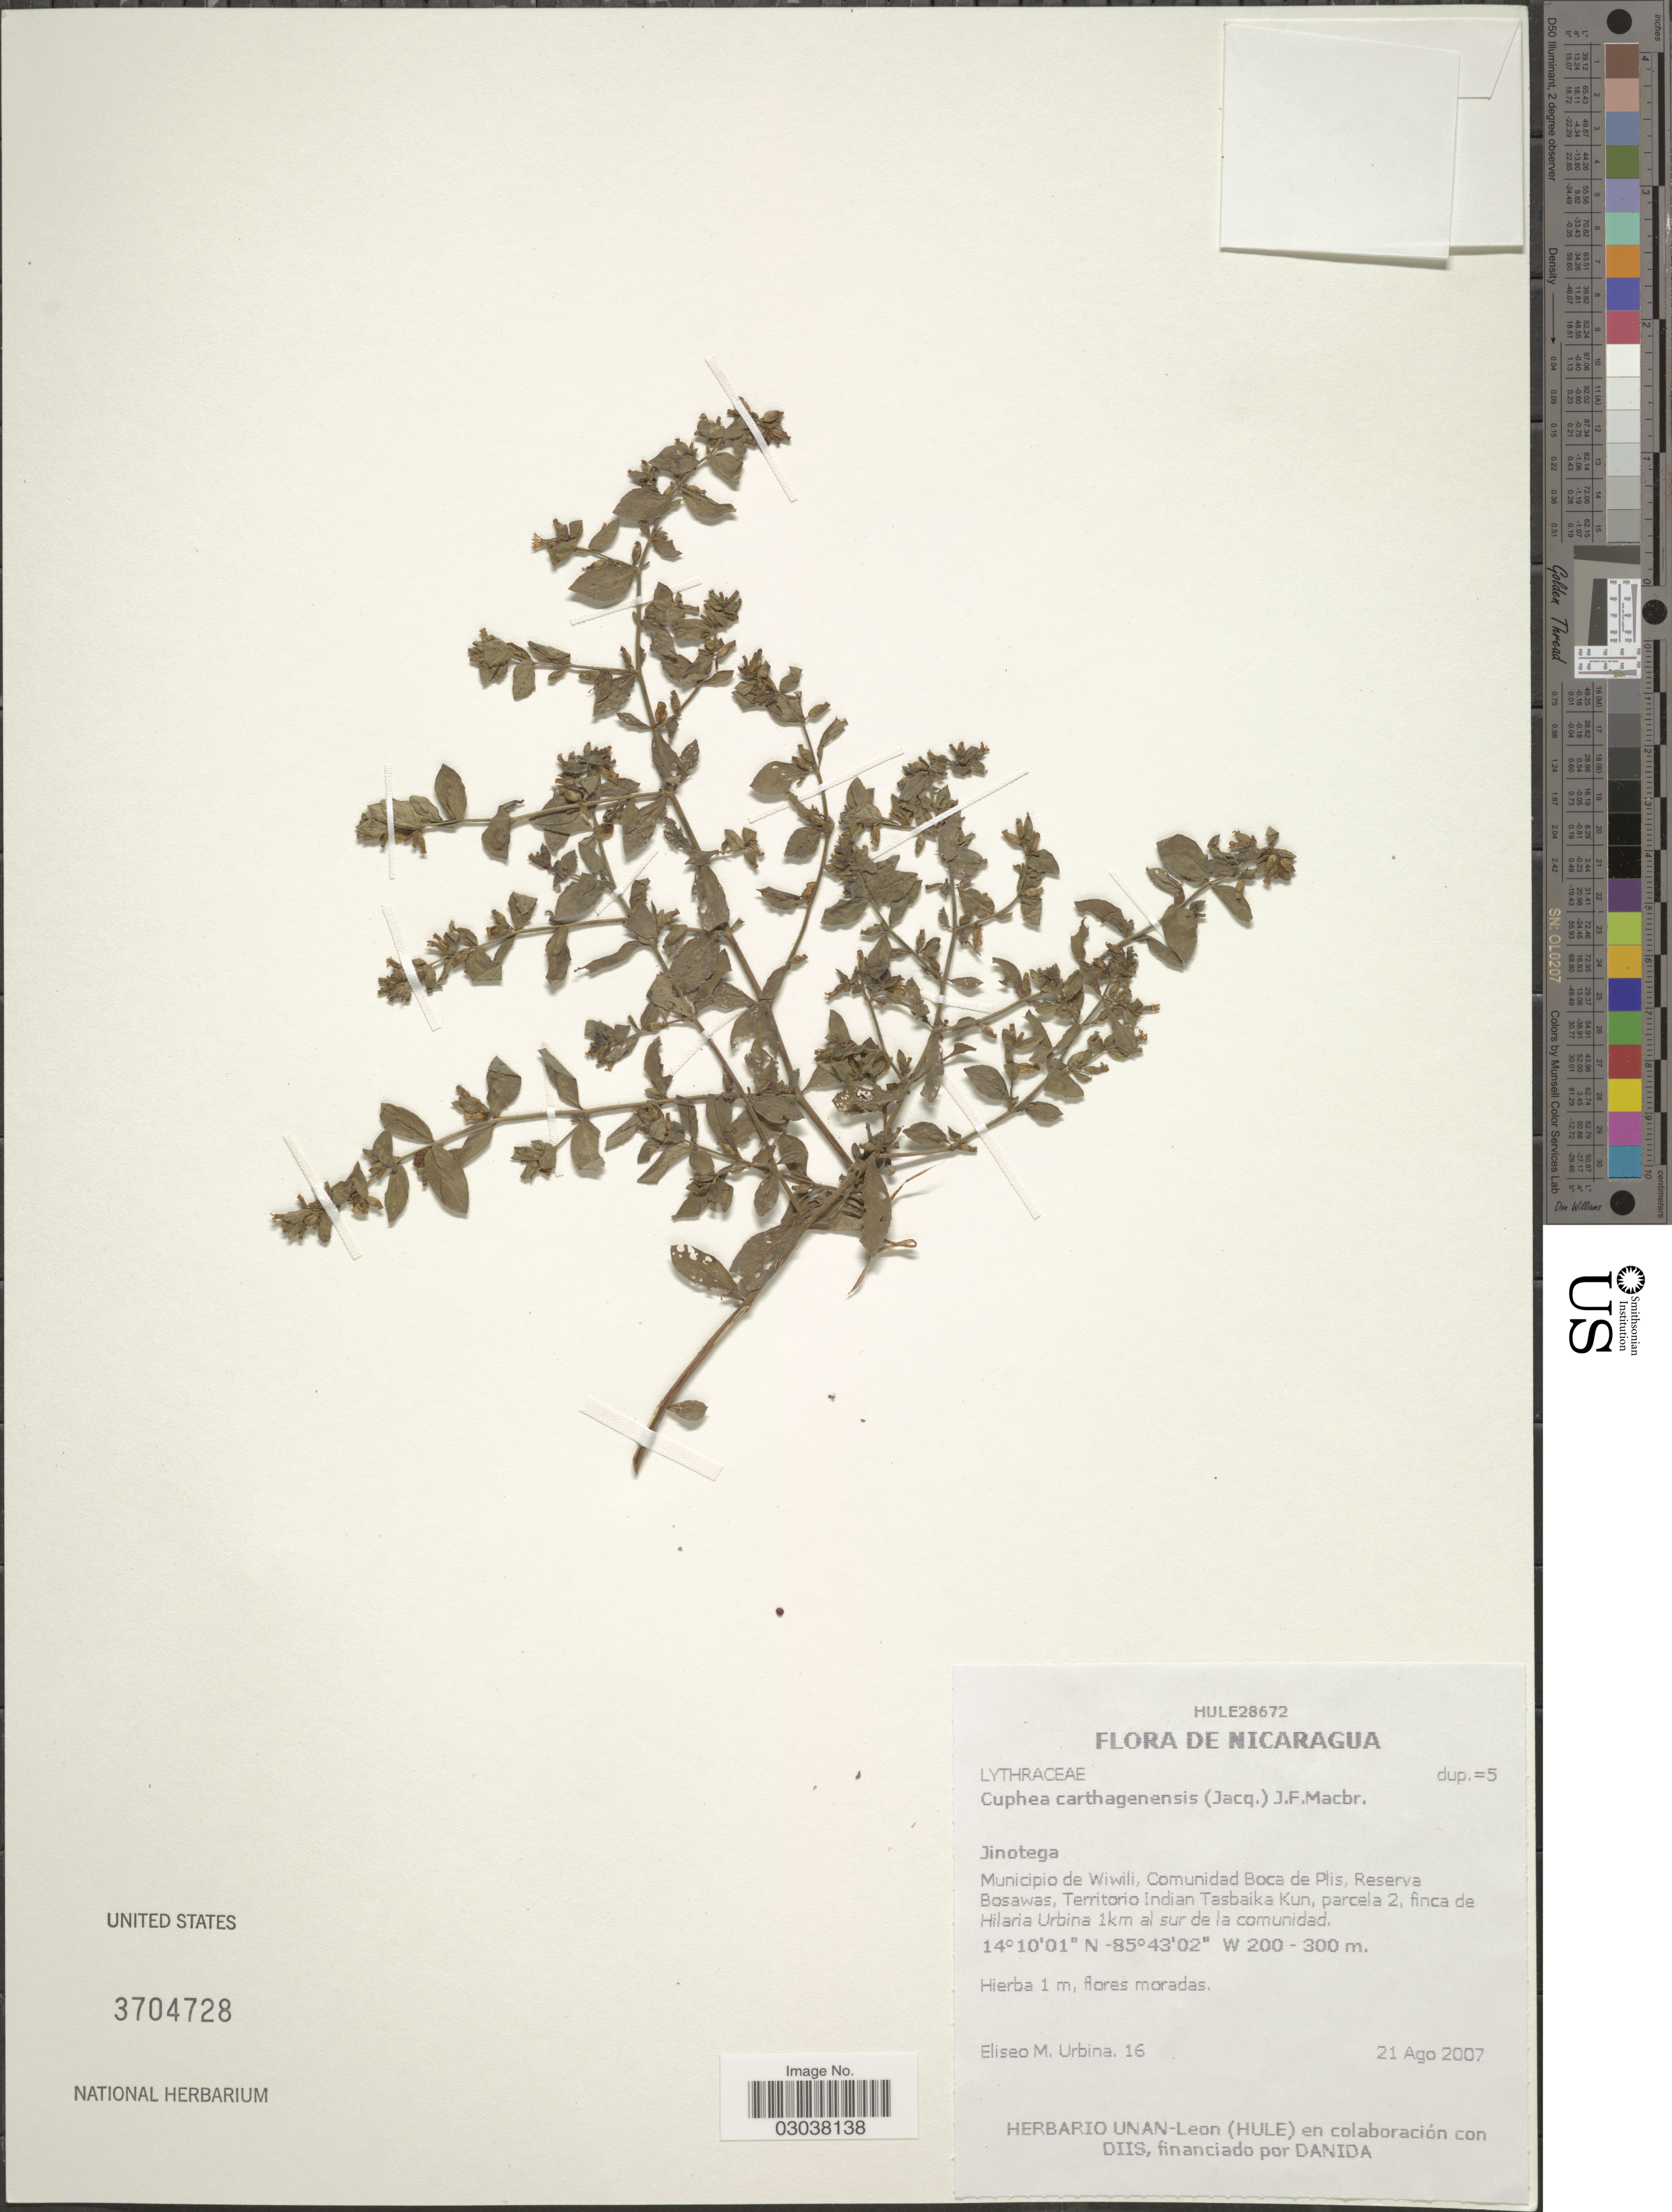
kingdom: Plantae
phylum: Tracheophyta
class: Magnoliopsida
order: Myrtales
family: Lythraceae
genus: Cuphea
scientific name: Cuphea carthagenensis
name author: (Jacq.) J.F. Macbr.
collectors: E. Urbina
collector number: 16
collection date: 2007-08-21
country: Nicaragua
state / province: Jinotega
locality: Municipio de WiWili, Comunidad Boca de Plis, Reserva Bosawas, Territorio Indian Tasbaika Kun, parcela 2, finca Hilaria Urbina 1km al sur de la comunidad.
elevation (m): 200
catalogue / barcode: US 3704728